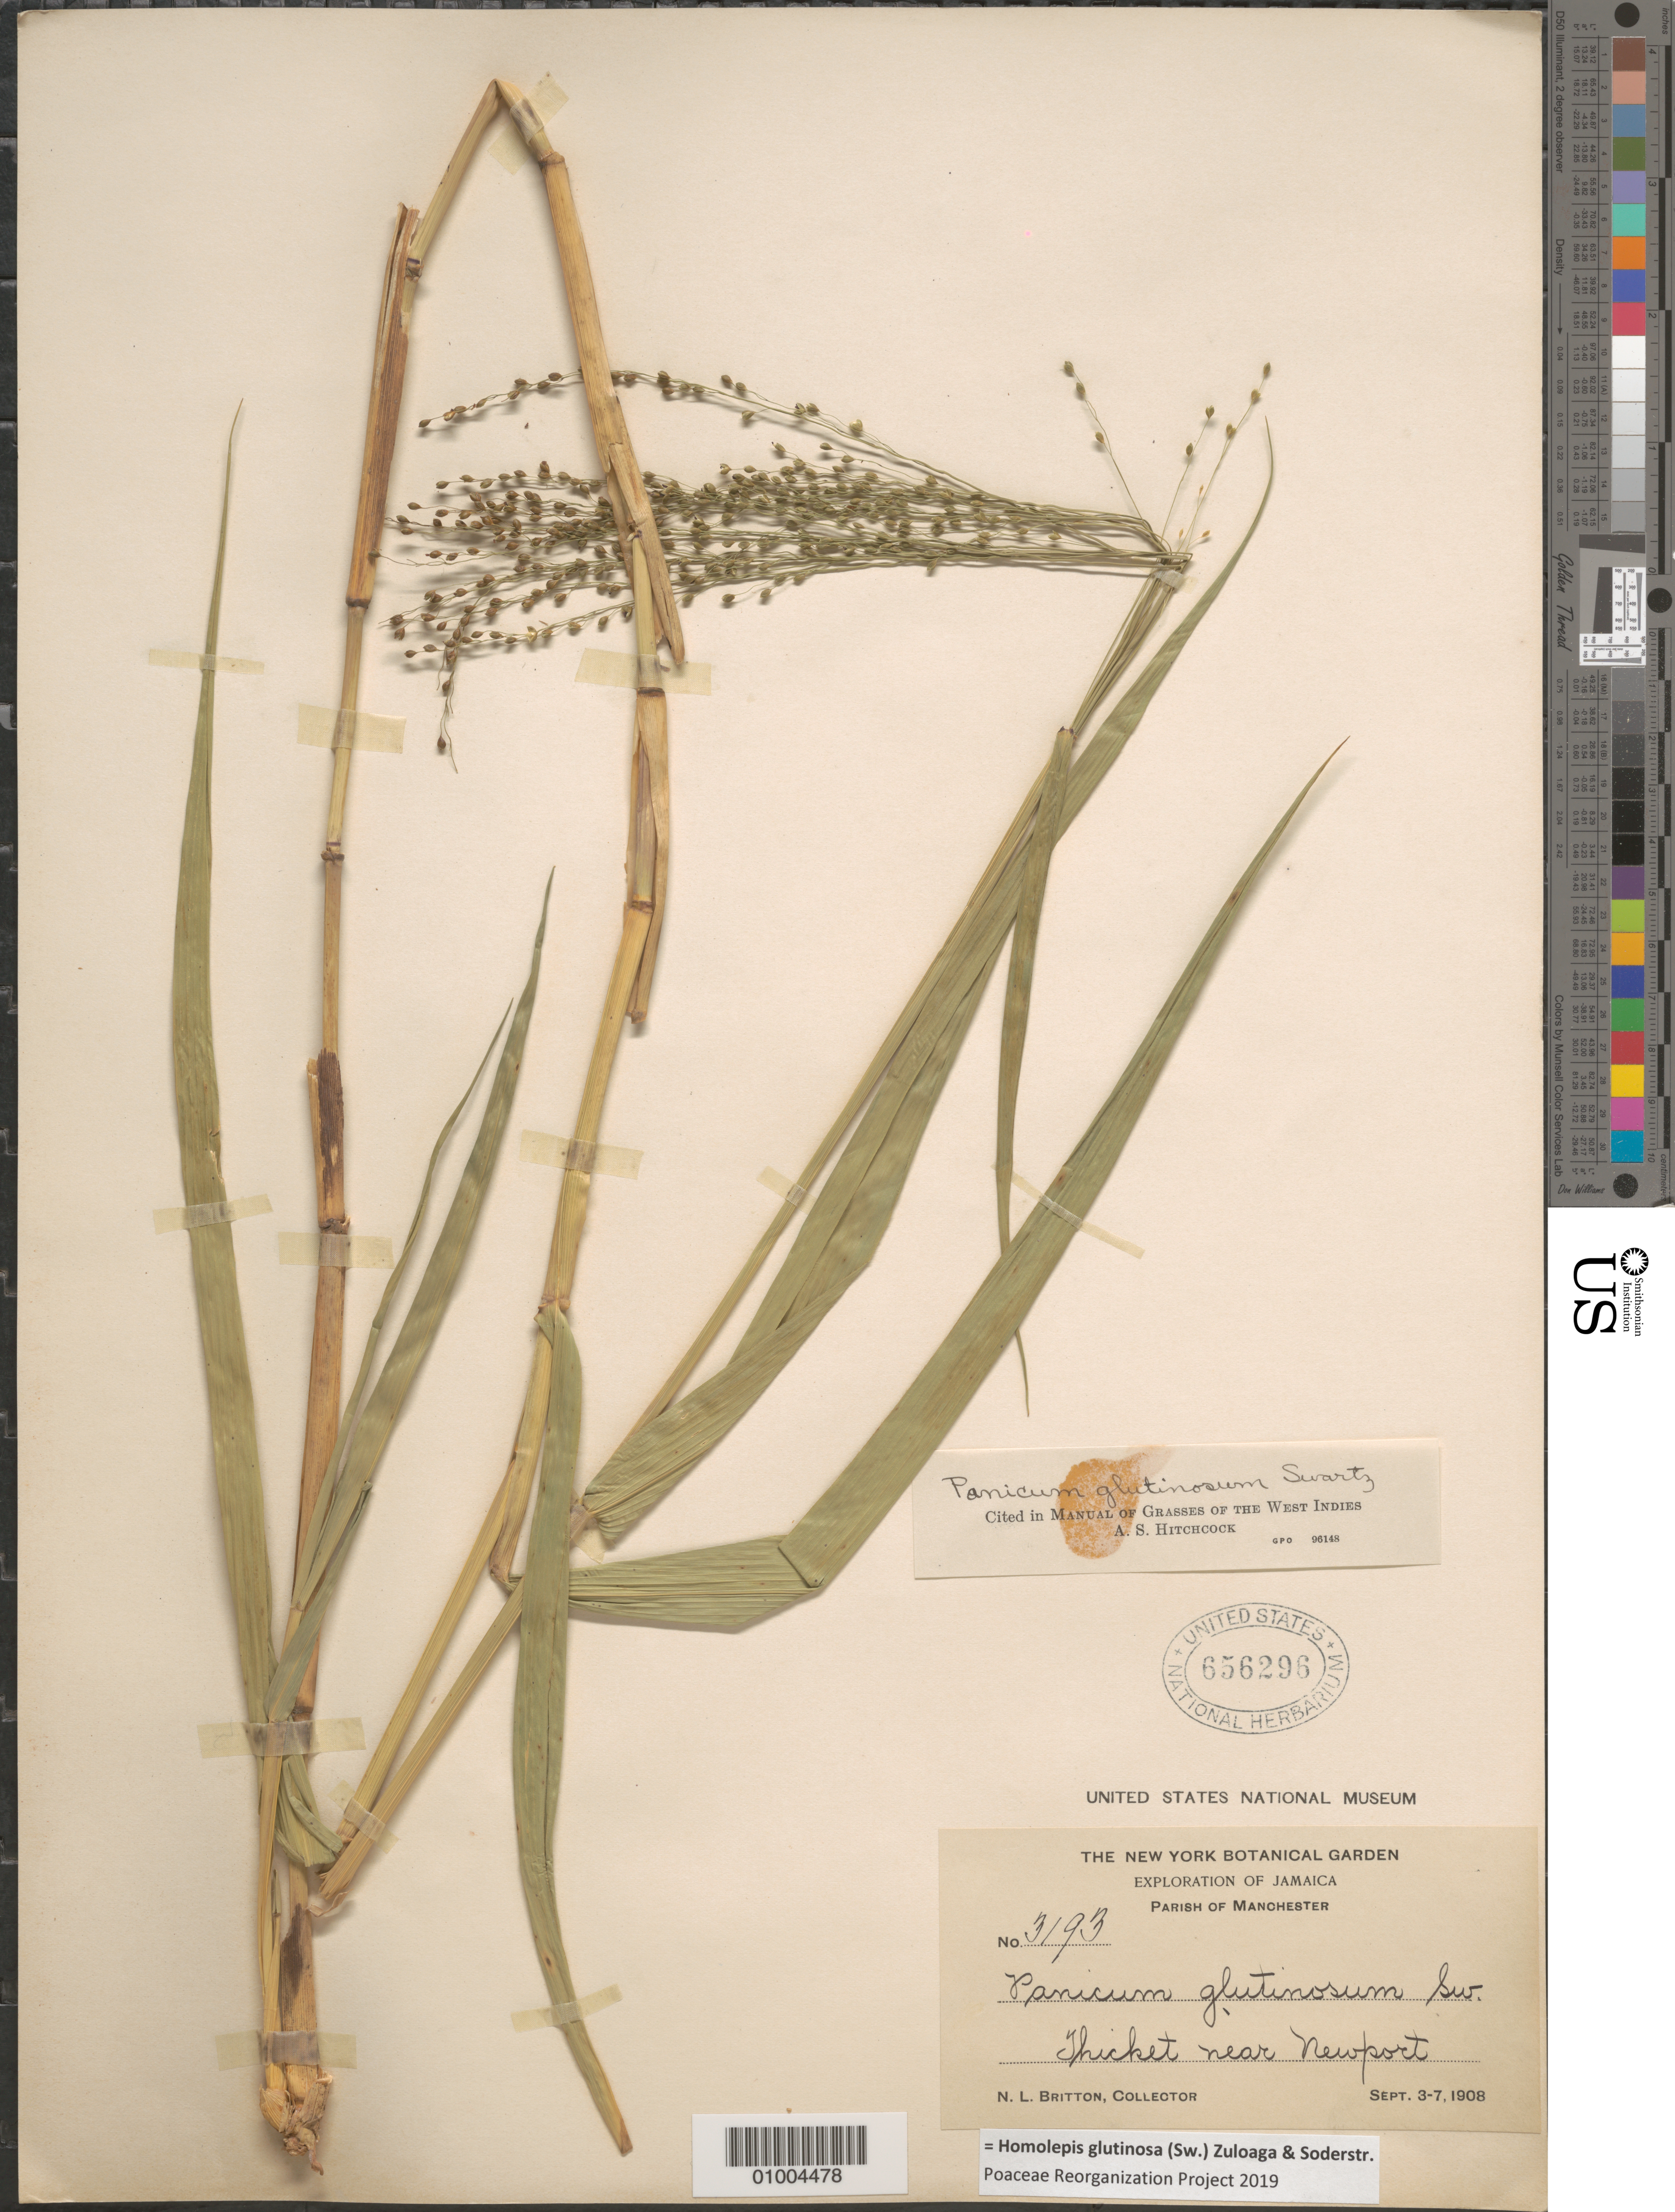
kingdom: Plantae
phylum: Tracheophyta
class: Liliopsida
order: Poales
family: Poaceae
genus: Homolepis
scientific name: Homolepis glutinosa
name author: (Sw.) Zuloaga & Soderstr.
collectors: N. Britton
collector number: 3193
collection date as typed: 03 Sep 1908 to 07 Sep 1908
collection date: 1908-09-03/1908-09-07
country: Jamaica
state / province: Manchester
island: Jamaica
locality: thicket near Newport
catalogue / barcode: US 656296